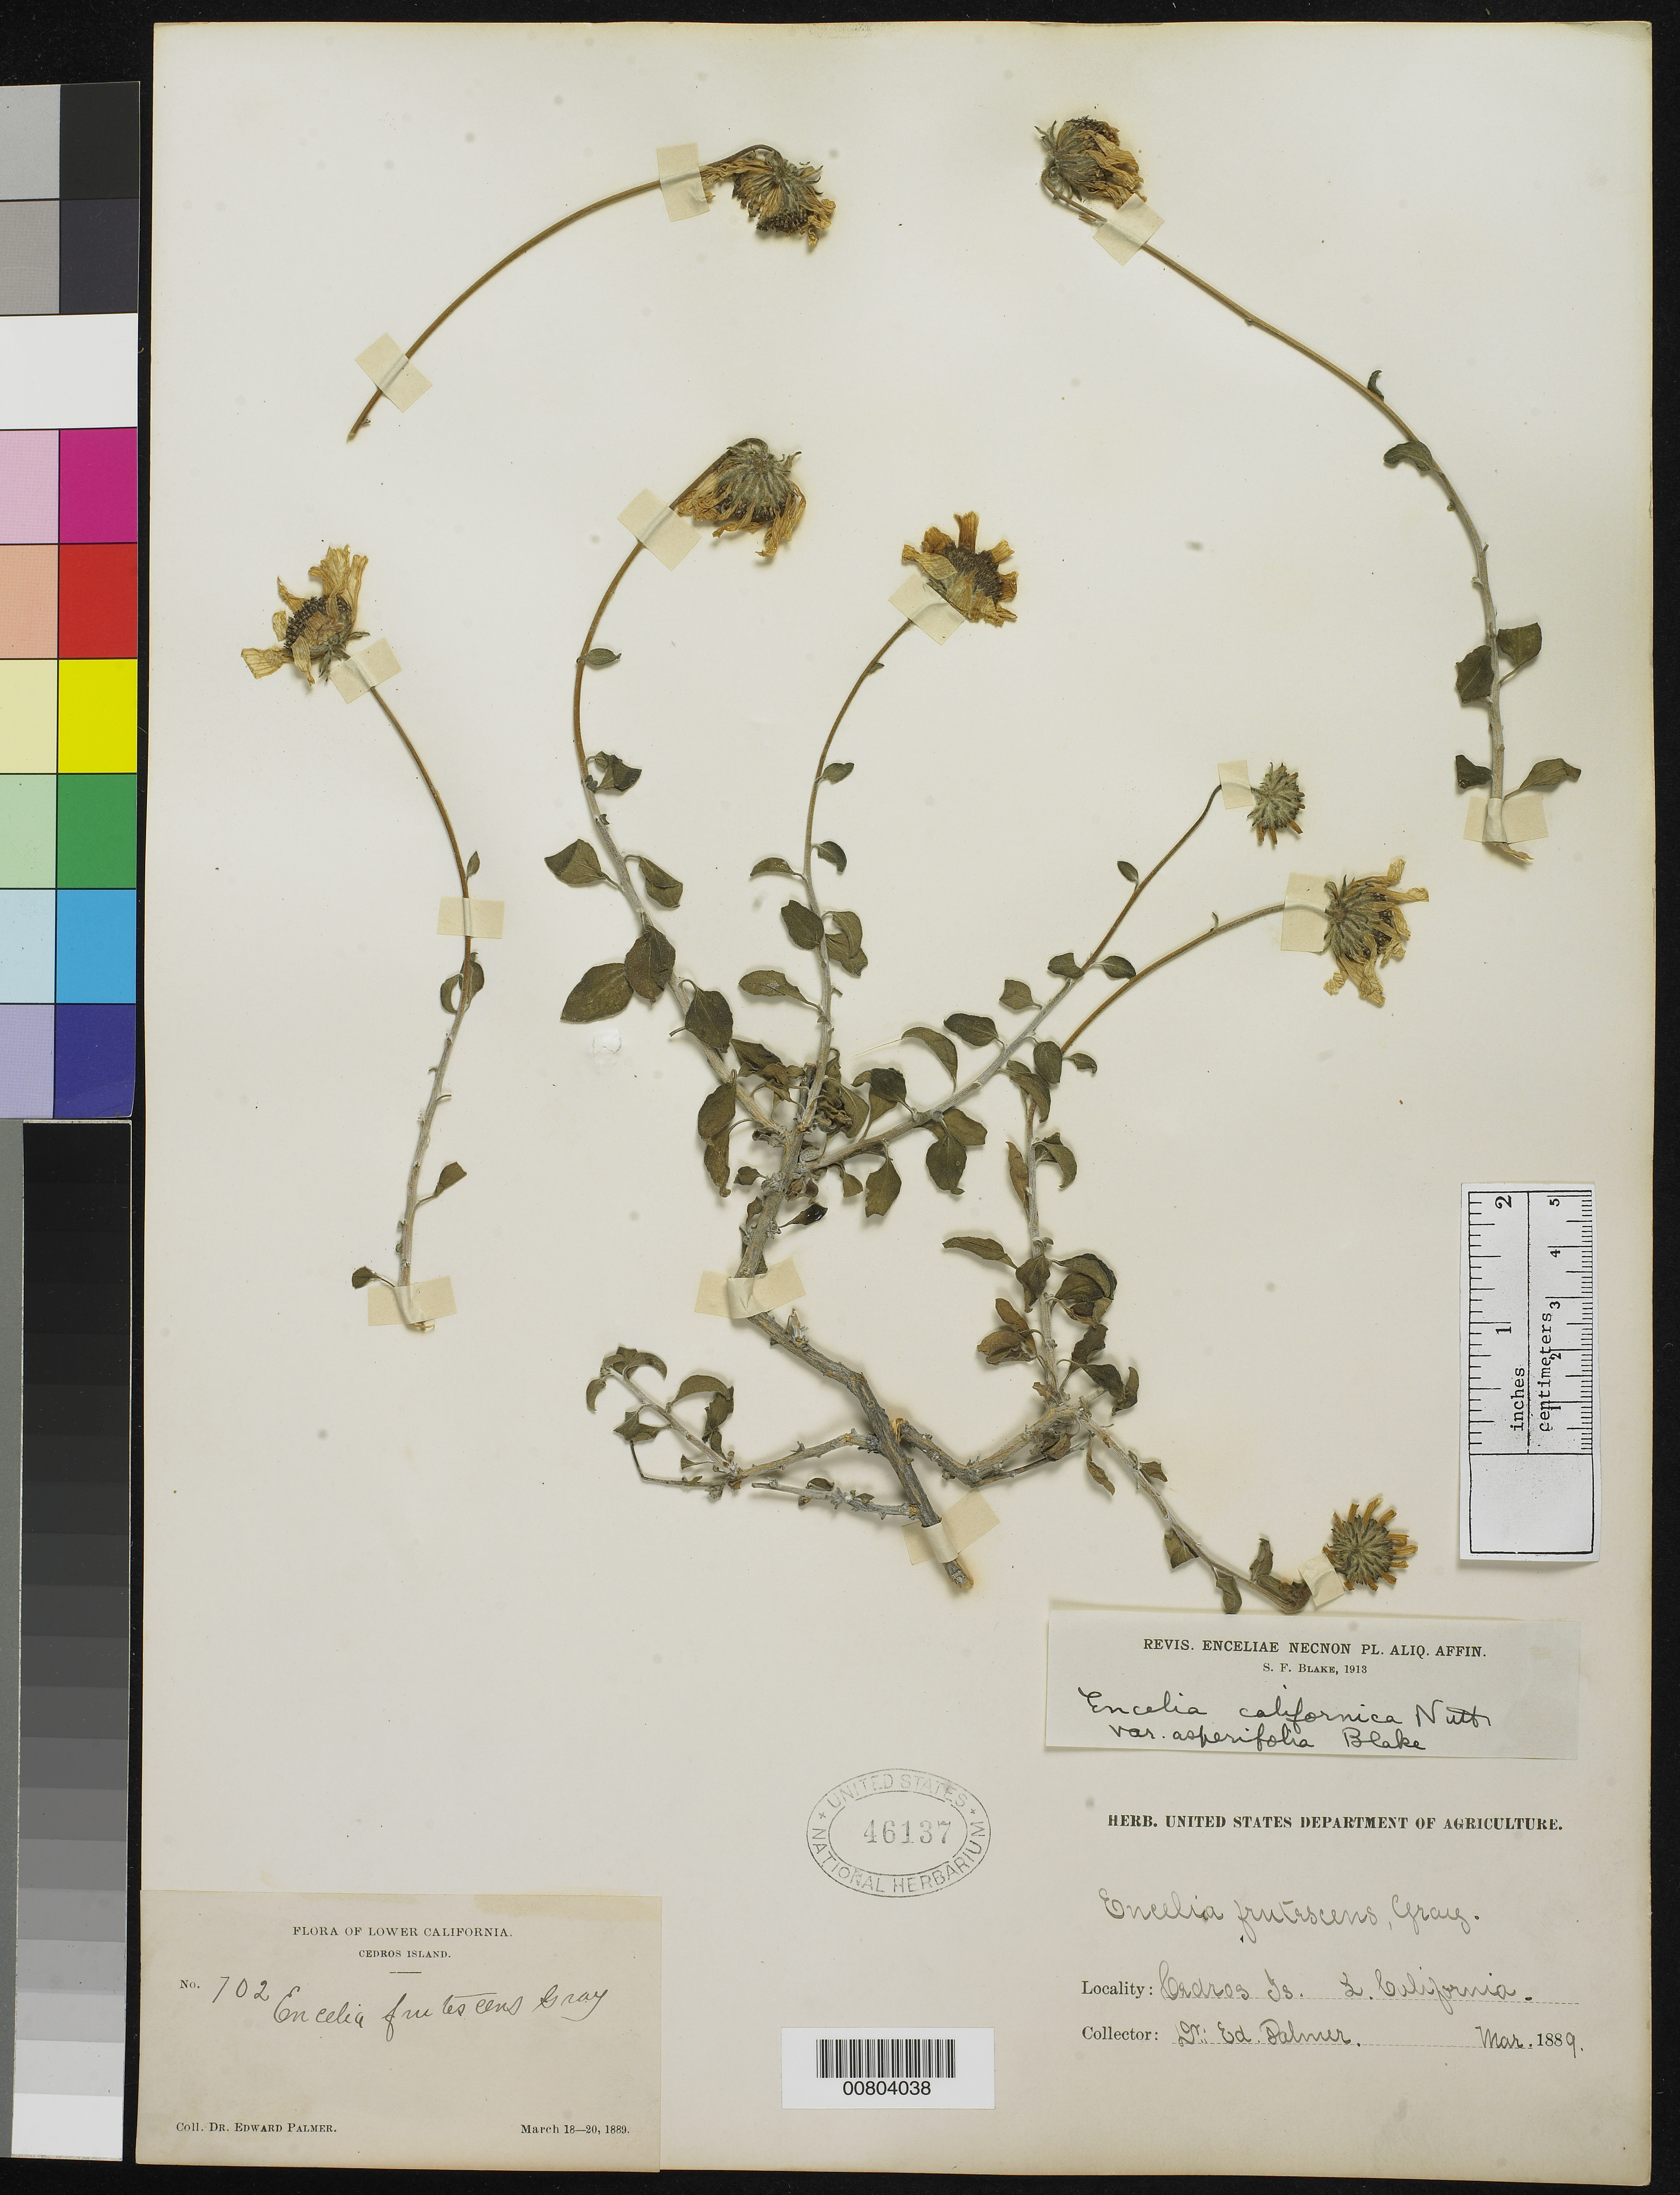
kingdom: Plantae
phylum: Tracheophyta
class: Magnoliopsida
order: Asterales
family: Asteraceae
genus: Encelia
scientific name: Encelia californica var. asperifolia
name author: S.F. Blake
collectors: E. Palmer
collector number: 702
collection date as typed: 18 Mar 1889 to 20 Mar 1889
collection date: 1889-03-18/1889-03-20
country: Mexico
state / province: Baja California Norte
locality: Cedros Island, Baja California.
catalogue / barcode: US 46137